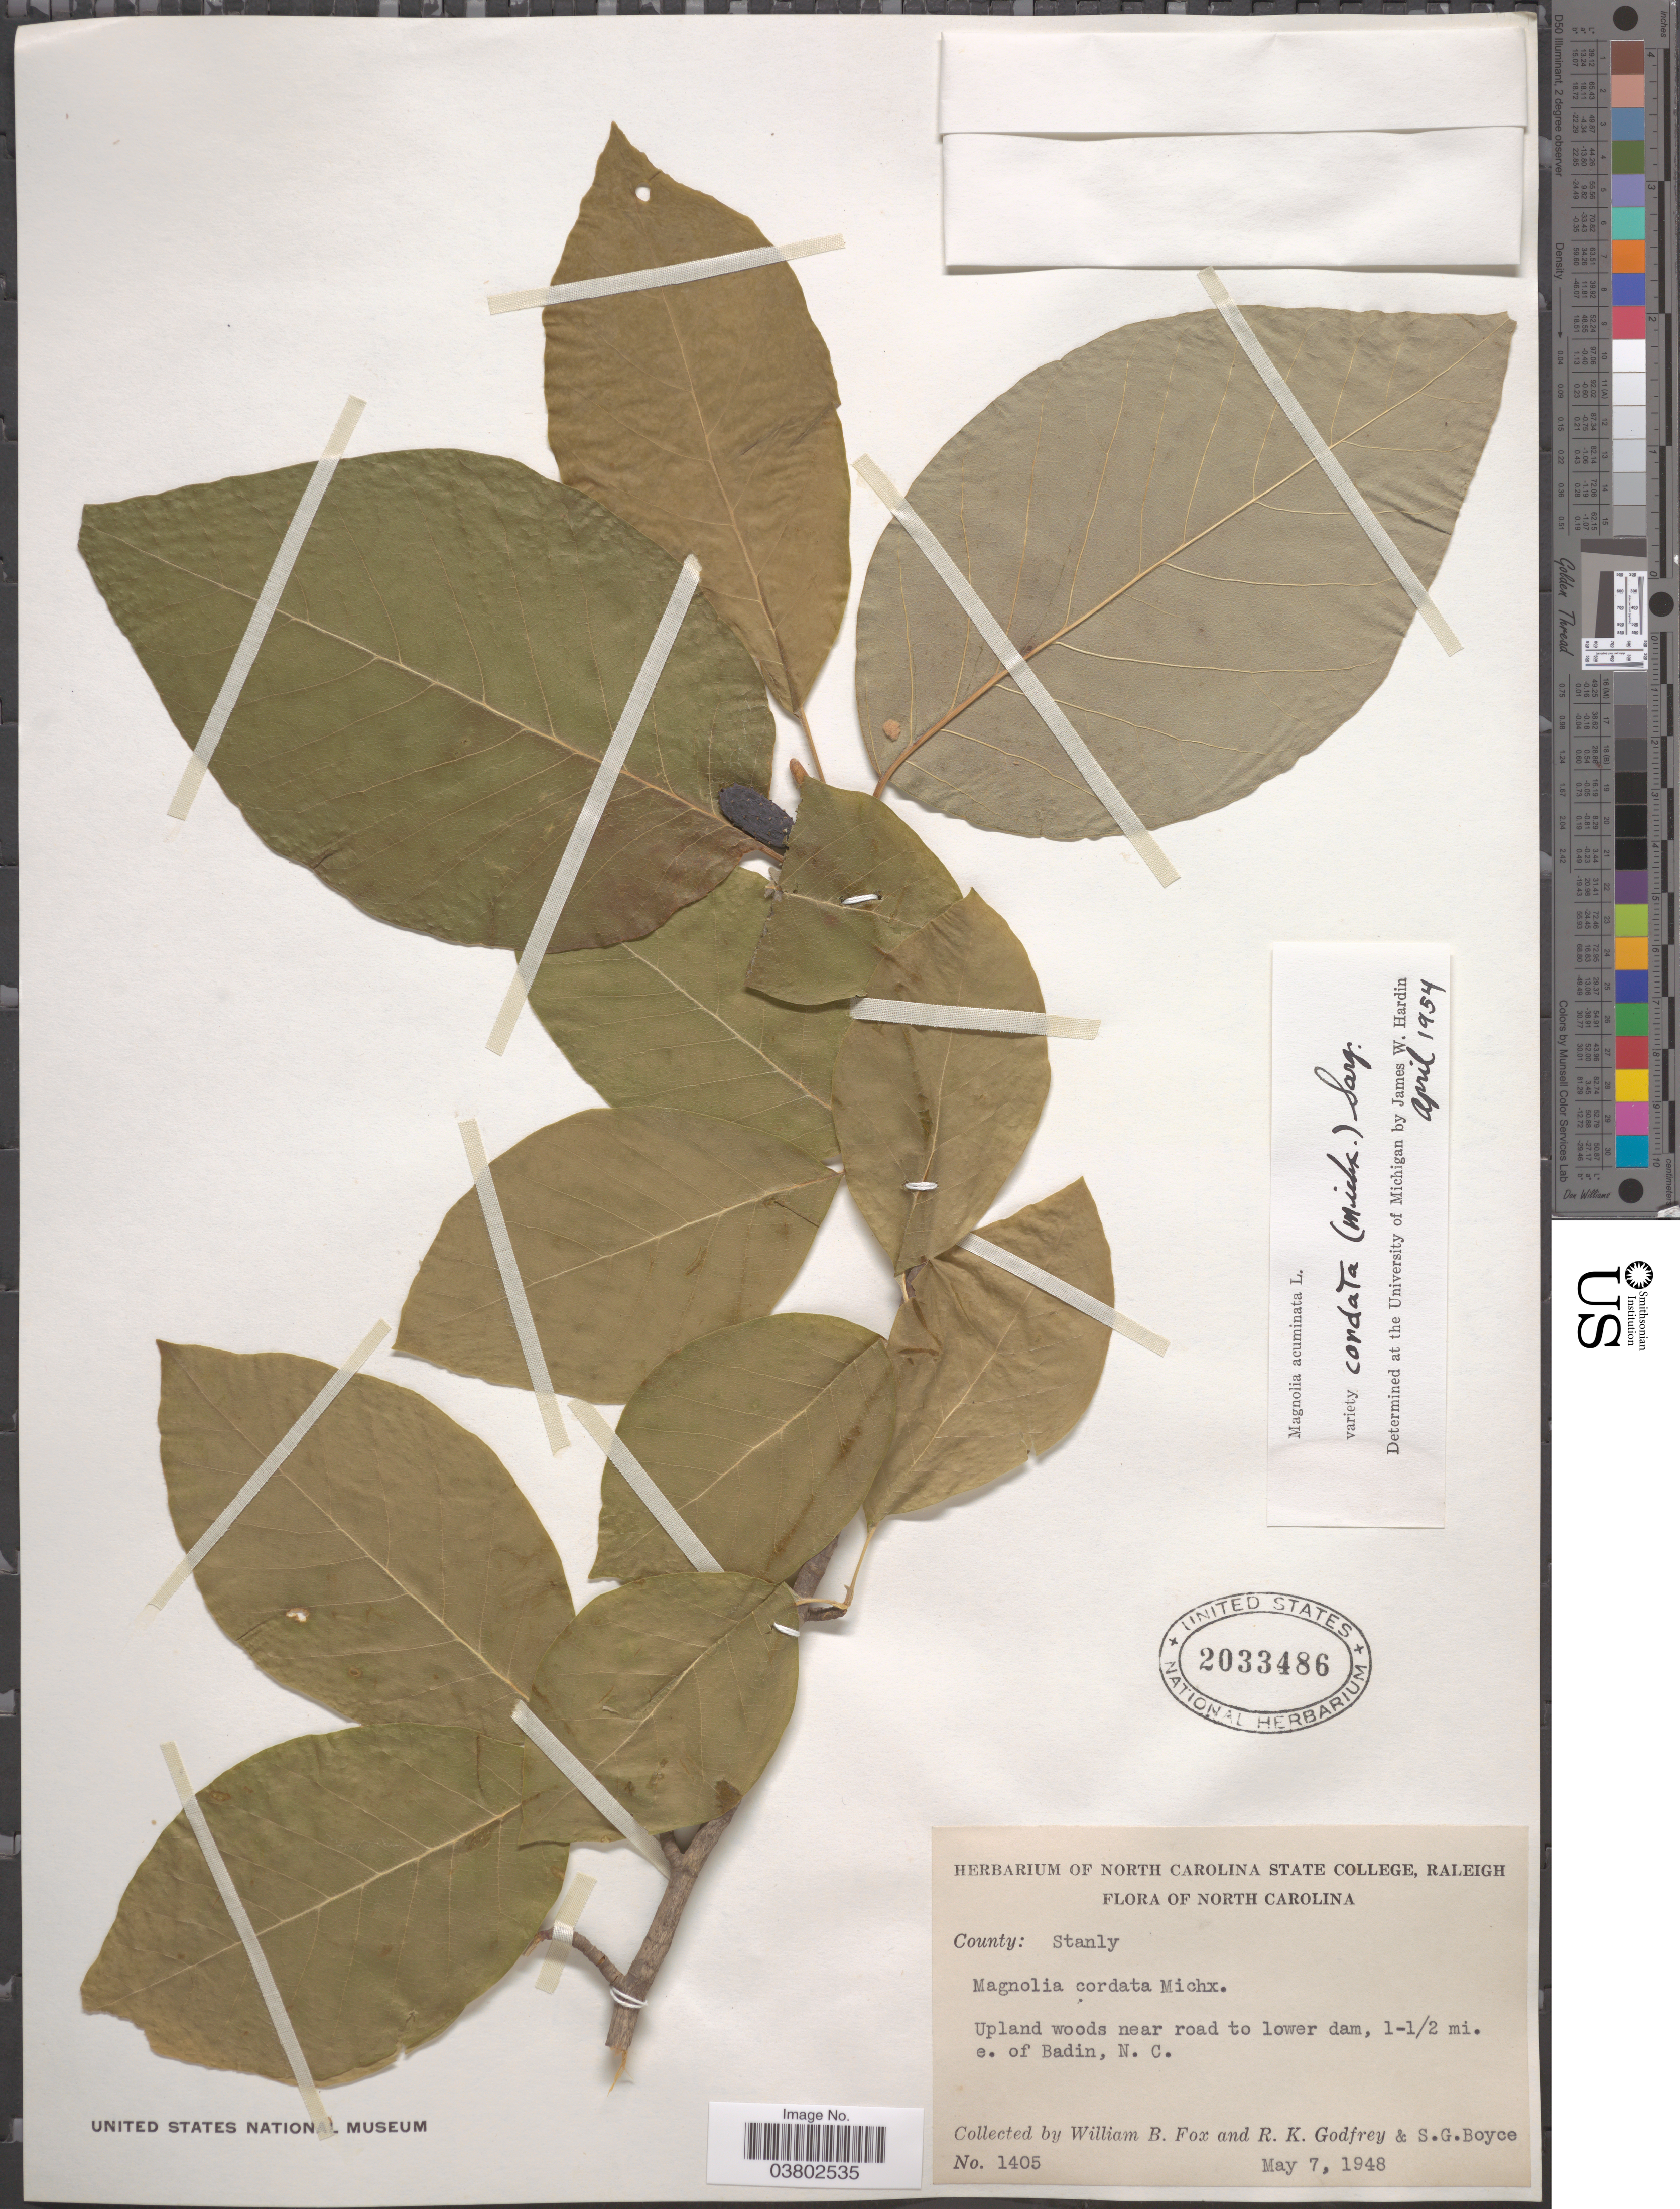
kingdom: Plantae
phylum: Tracheophyta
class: Magnoliopsida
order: Magnoliales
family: Magnoliaceae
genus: Magnolia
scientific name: Magnolia cordata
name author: Michx.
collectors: W. B. Fox, R. K. Godfrey & S. Boyce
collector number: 1405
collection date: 1948-05-07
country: United States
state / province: North Carolina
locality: County: Stanly. upland woods near road to lower dam, 1-½ mi. e. of Badin.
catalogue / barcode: US 2033486